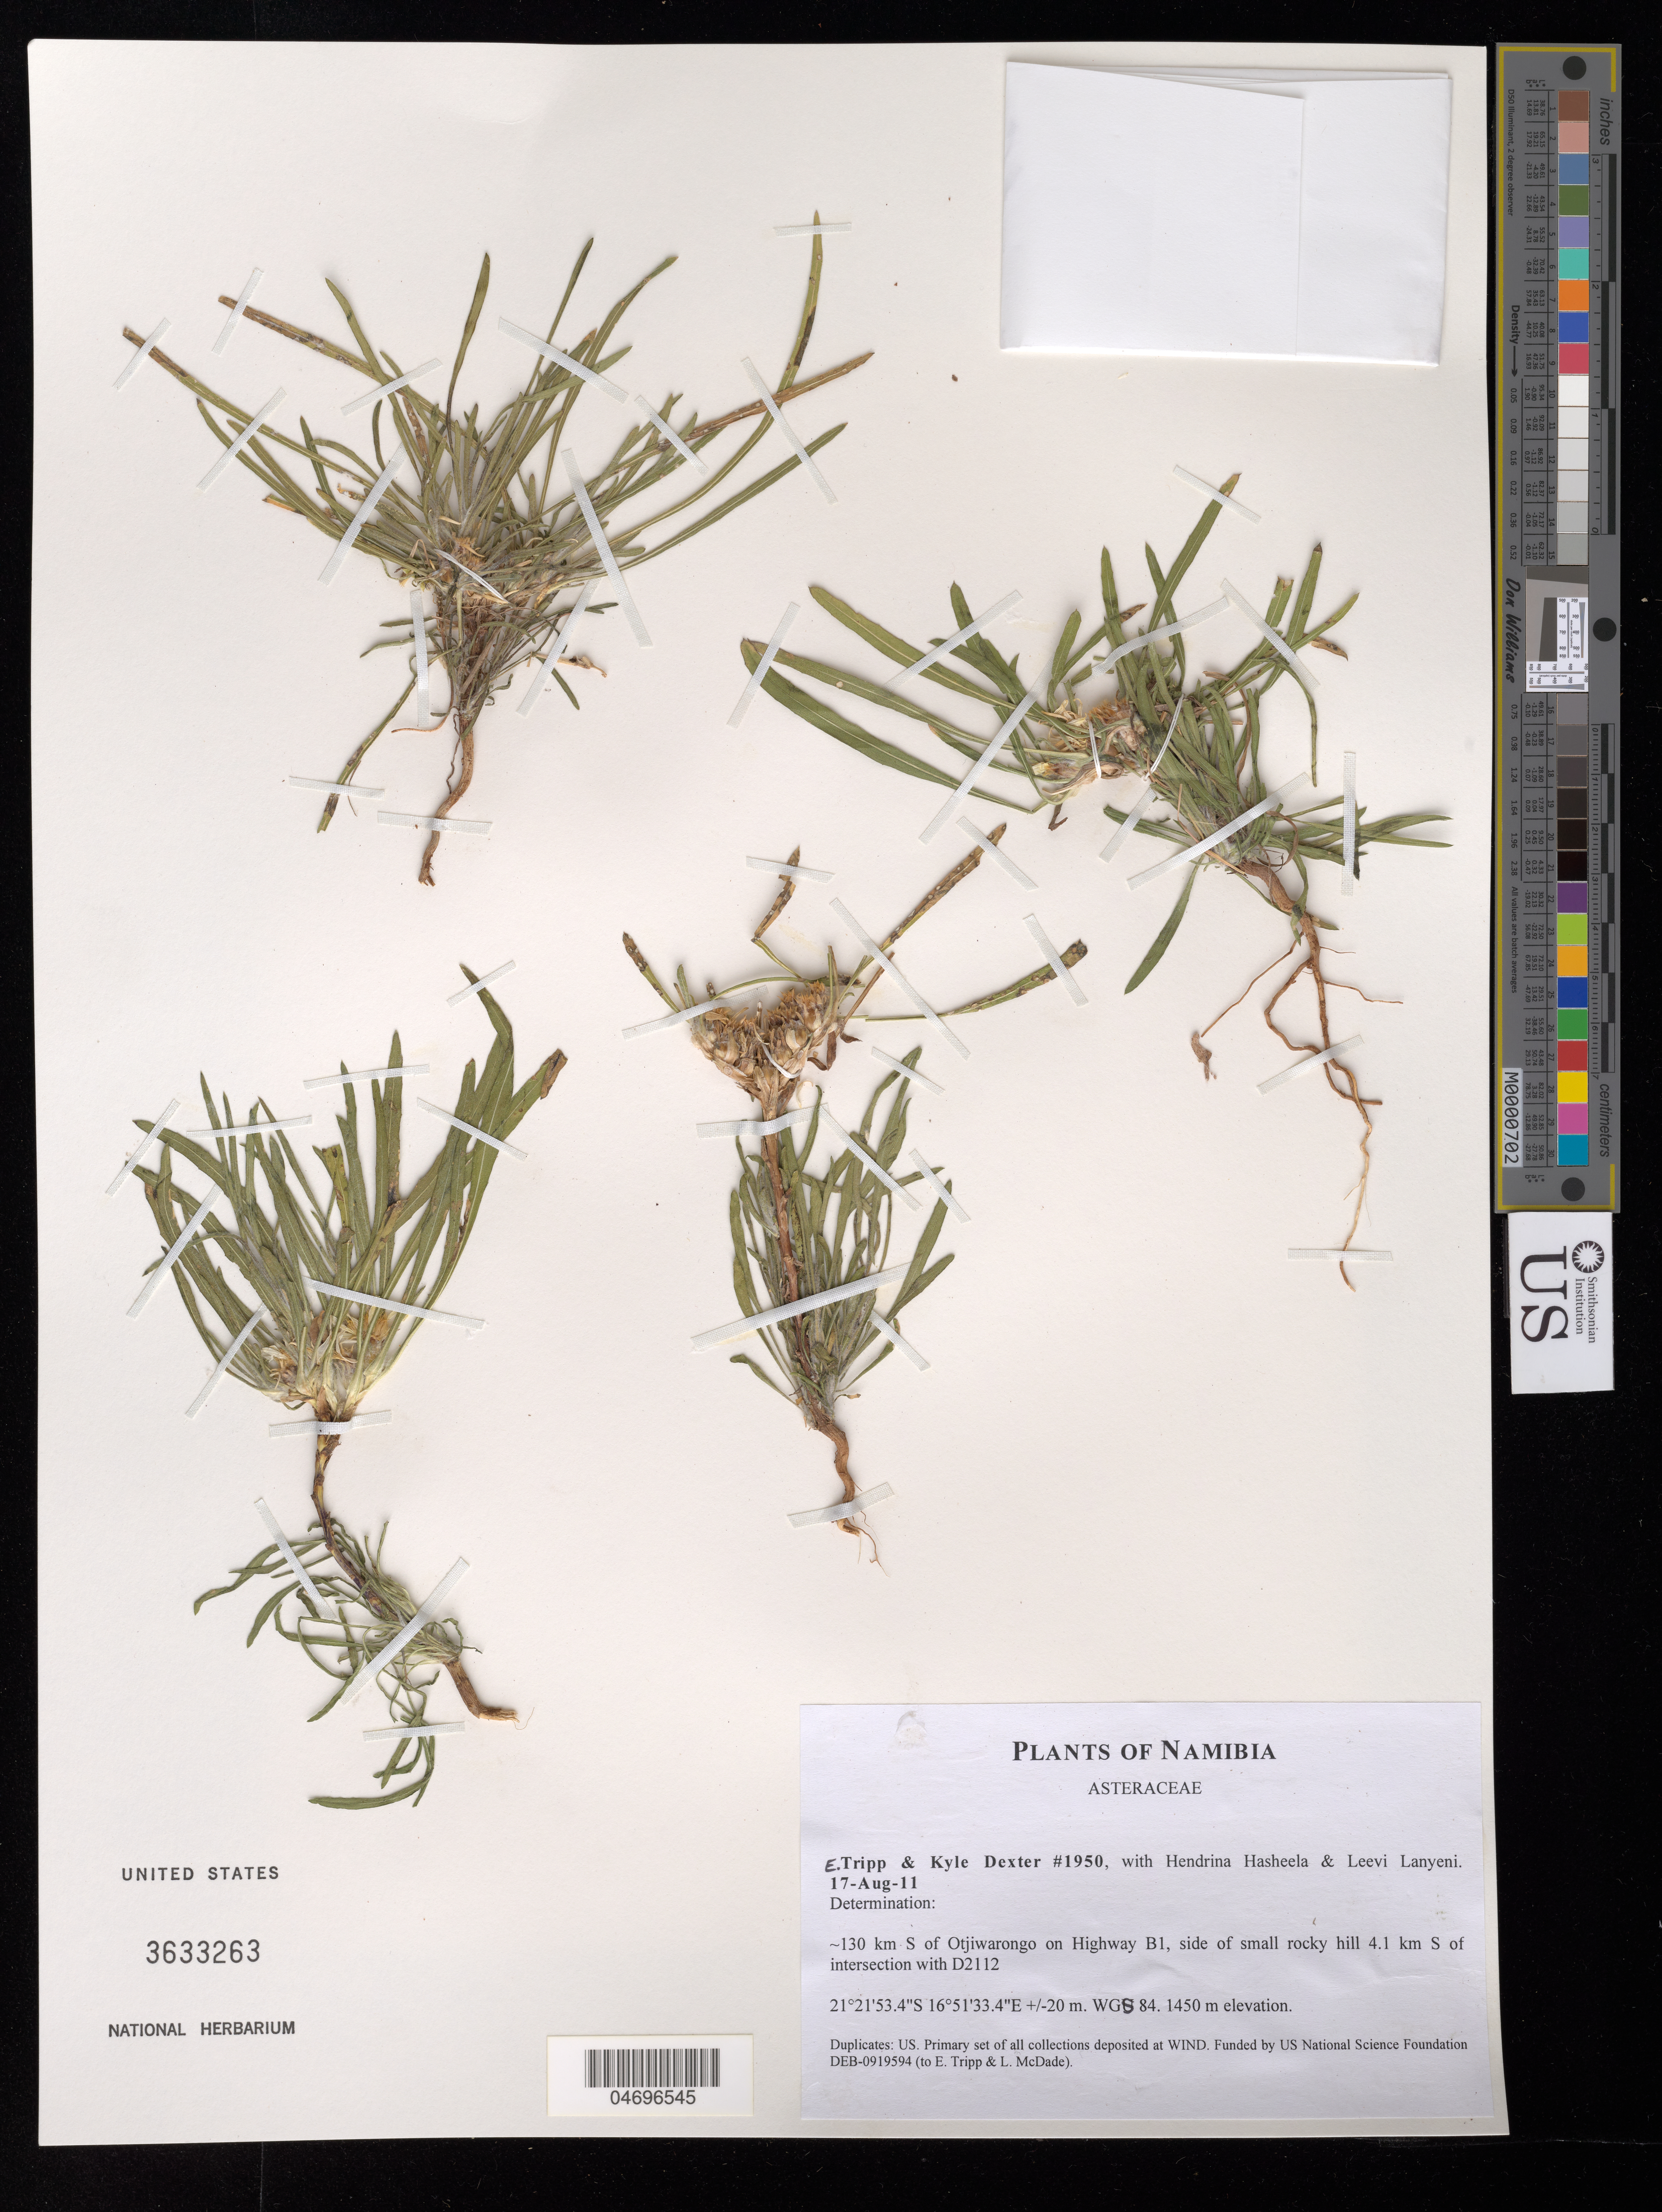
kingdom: Plantae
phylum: Tracheophyta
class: Magnoliopsida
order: Asterales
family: Asteraceae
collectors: E. Tripp, K. Dexter, H. Hasheela & L. Lanyeni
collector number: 1950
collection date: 2011-08-17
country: Namibia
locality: ca. 130 km S of Otjiwarongo on Hwy B1, 4.1 km S of intersection with D2112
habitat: Side of small rocky hill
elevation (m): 1450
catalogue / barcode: US 3633263